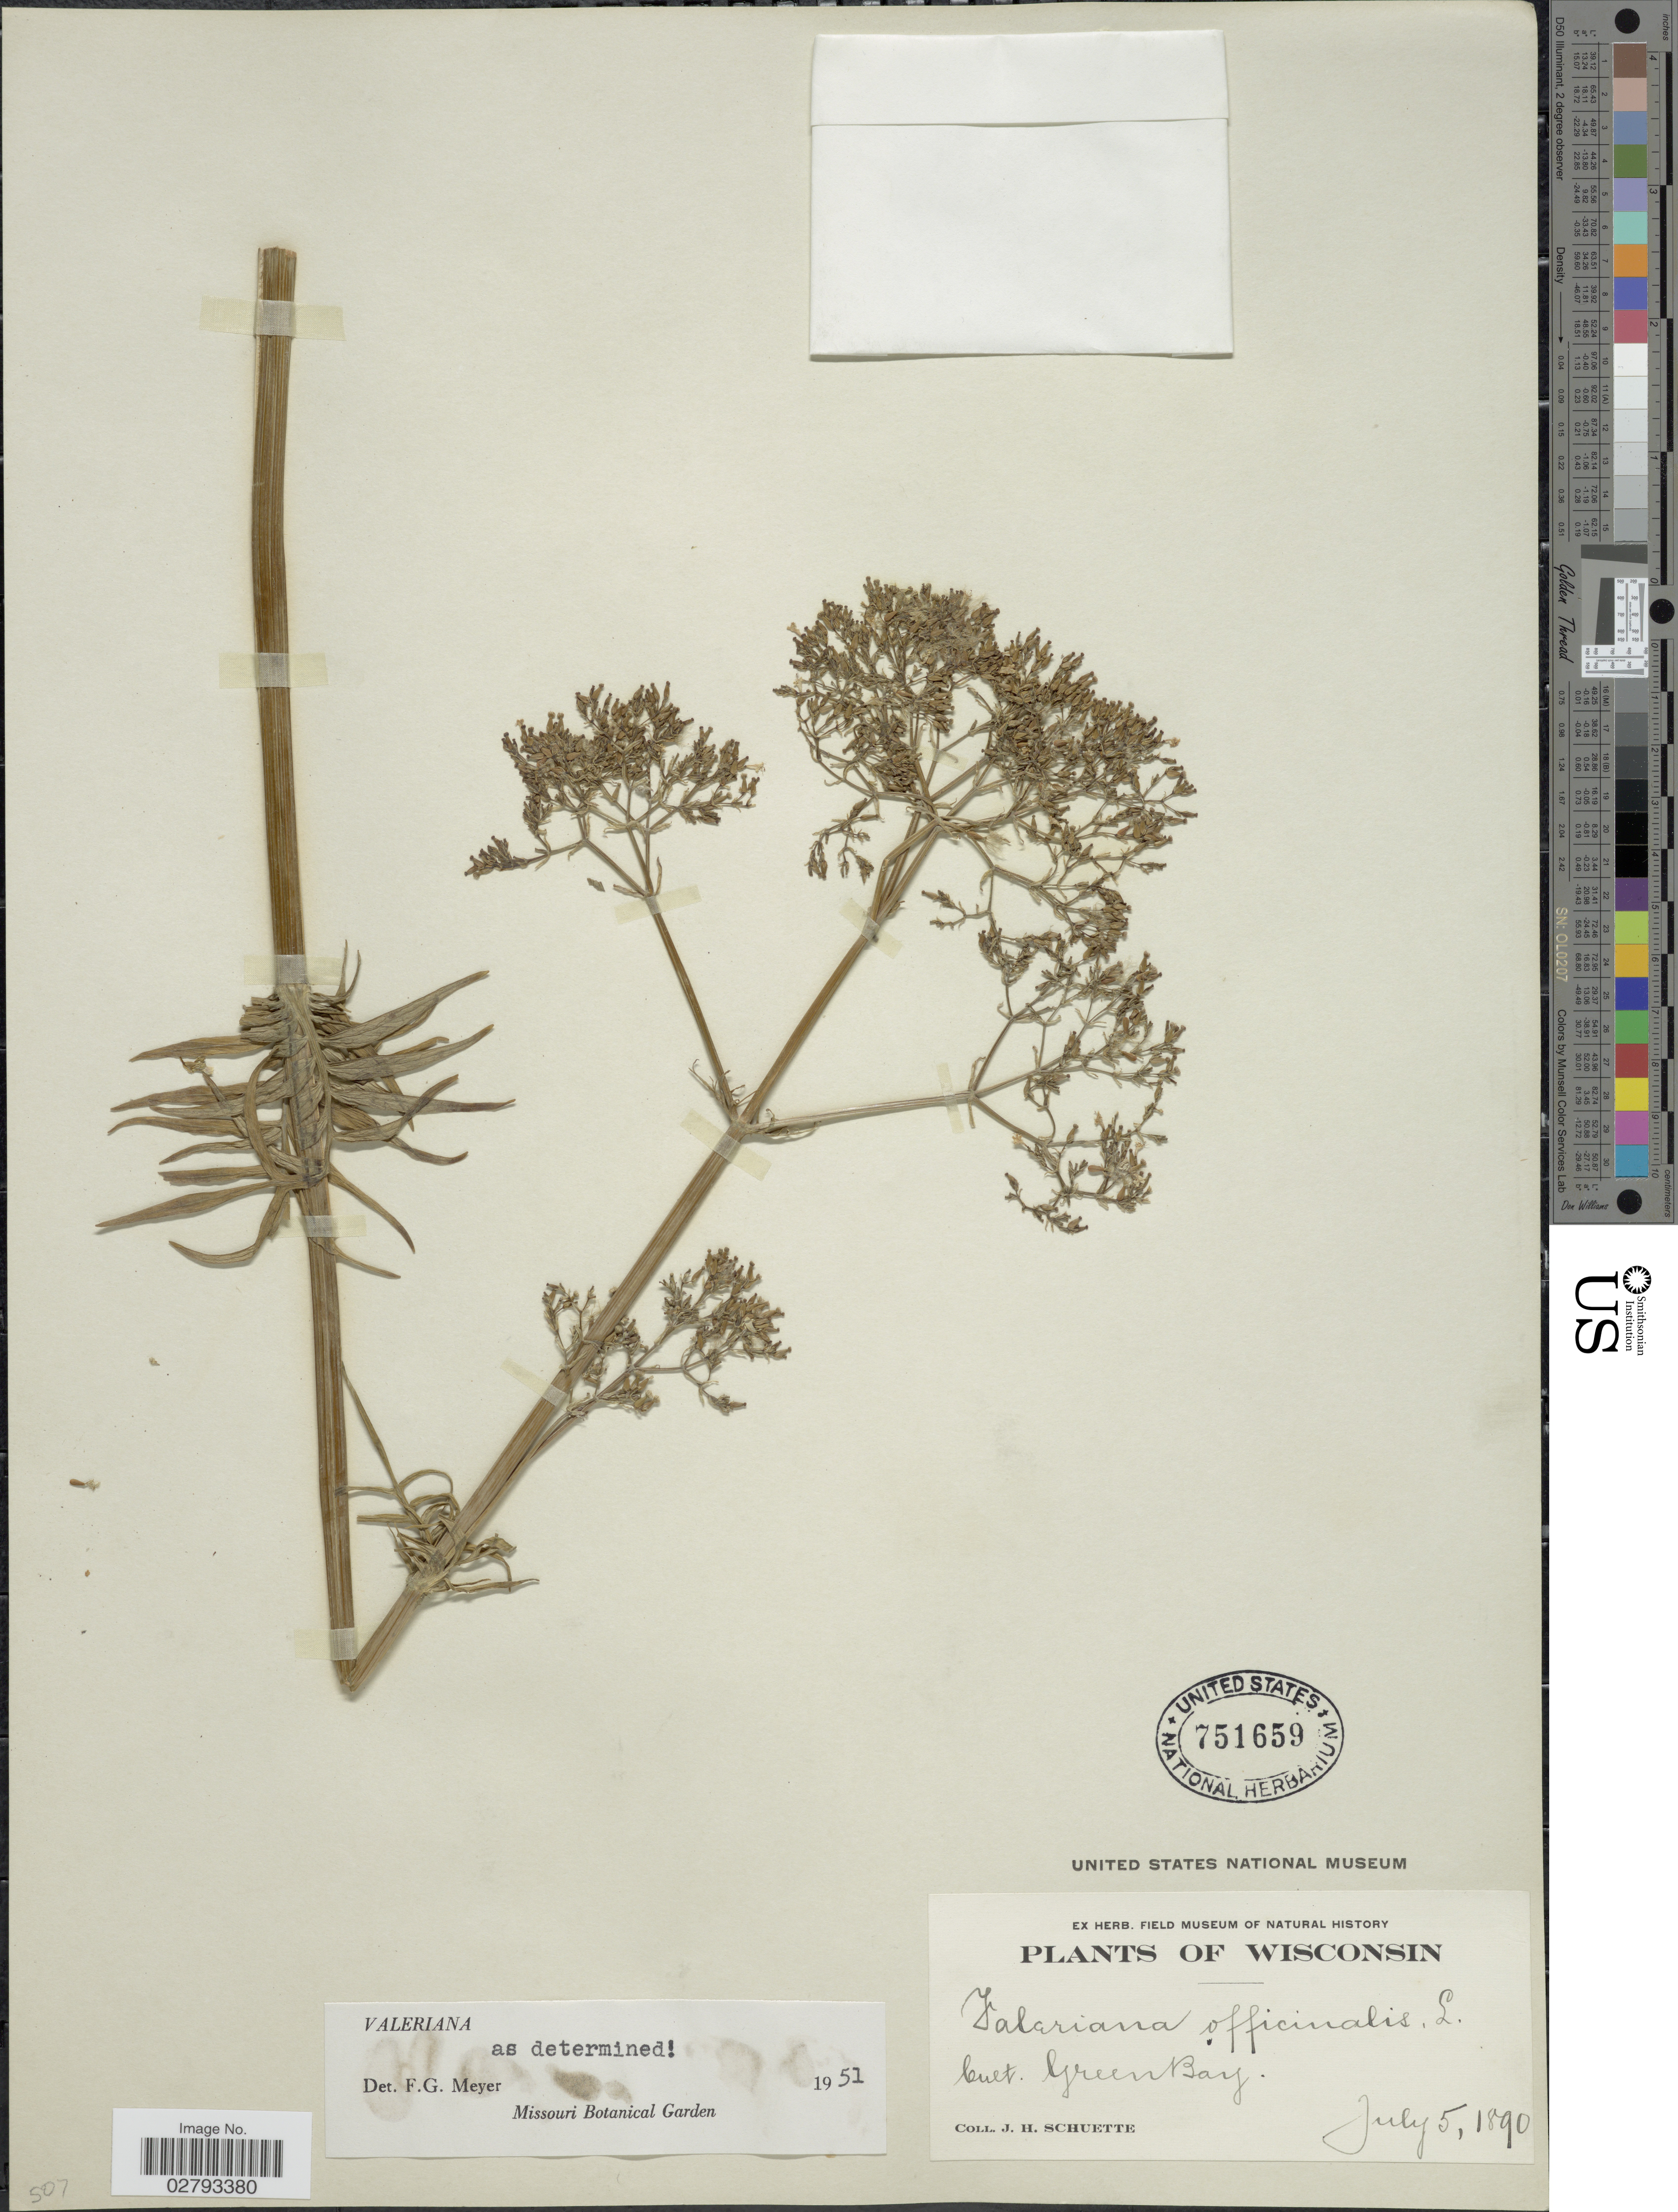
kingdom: Plantae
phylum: Tracheophyta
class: Magnoliopsida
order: Dipsacales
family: Caprifoliaceae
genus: Valeriana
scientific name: Valeriana officinalis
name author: L.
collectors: J. H. Schuette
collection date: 1890-07-05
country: United States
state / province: Wisconsin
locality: Green Bay.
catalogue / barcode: US 751659